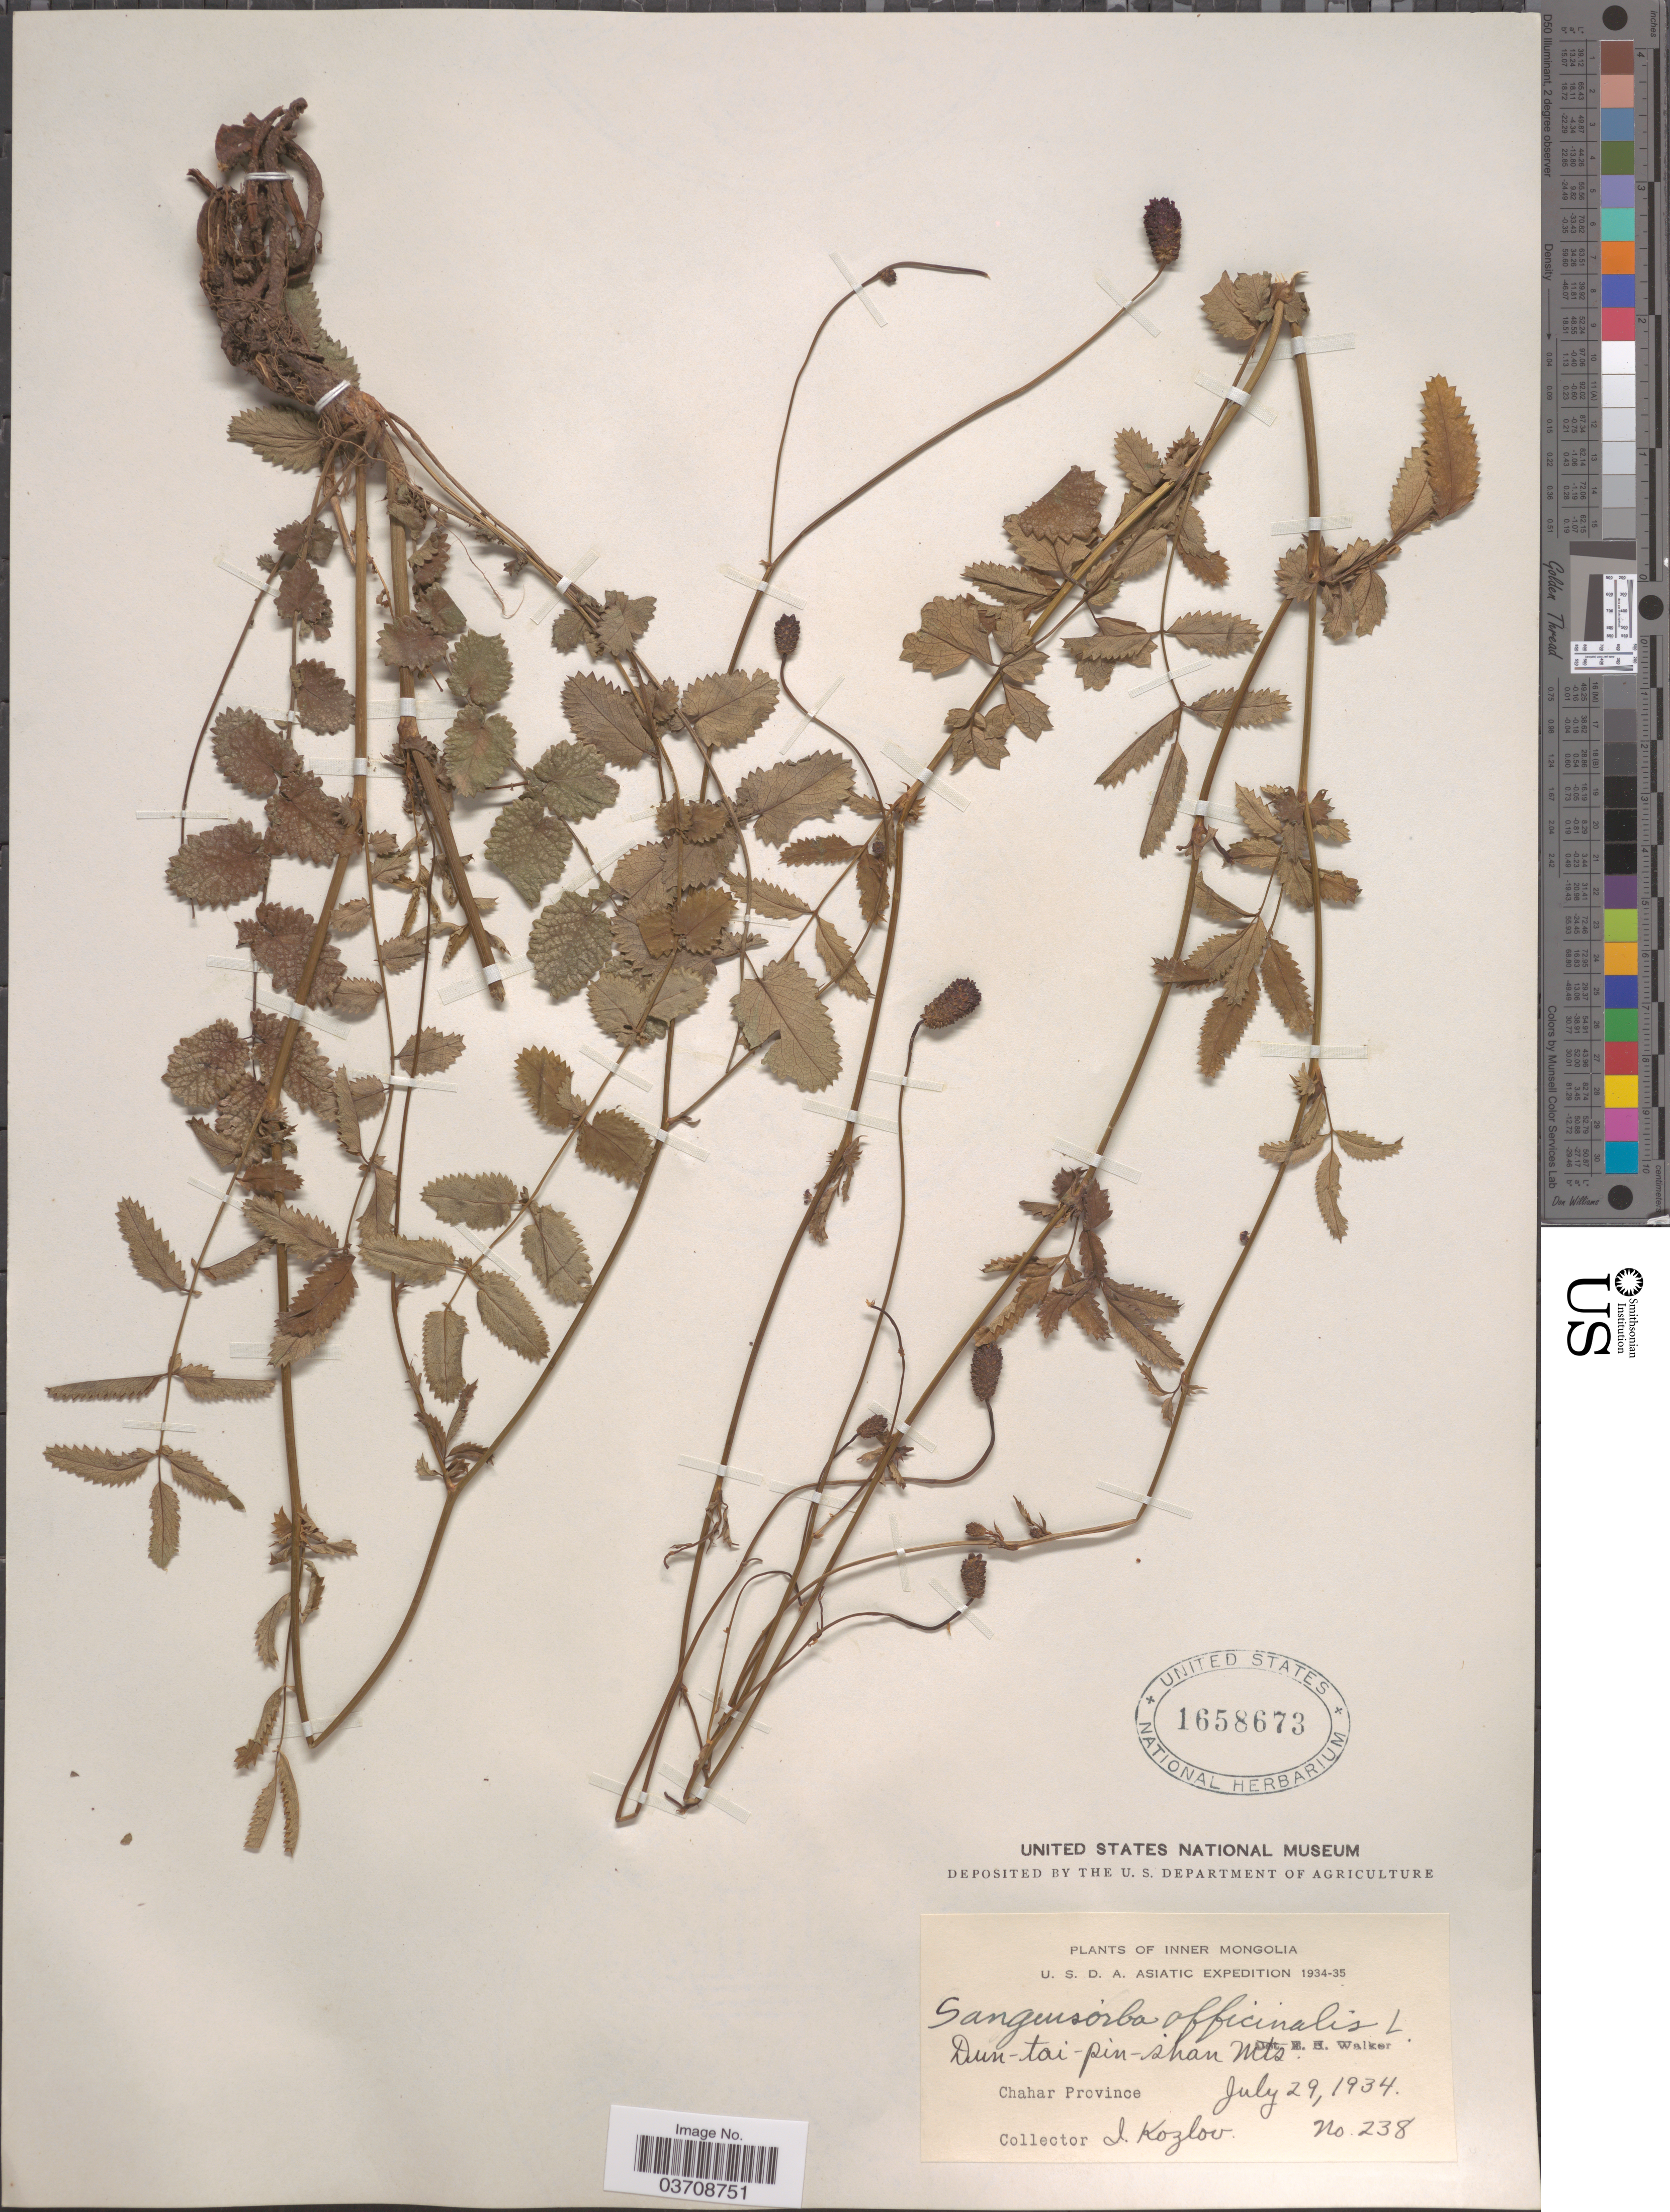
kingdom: Plantae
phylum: Tracheophyta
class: Magnoliopsida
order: Rosales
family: Rosaceae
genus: Sanguisorba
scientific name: Sanguisorba officinalis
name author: L.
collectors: I. Kozlov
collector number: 238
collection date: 1934-07-29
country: China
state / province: Nei Monggol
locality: Inner Mongolia. Dun-tai-pin-shan Mts. Chahar Province.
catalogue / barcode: US 1658673